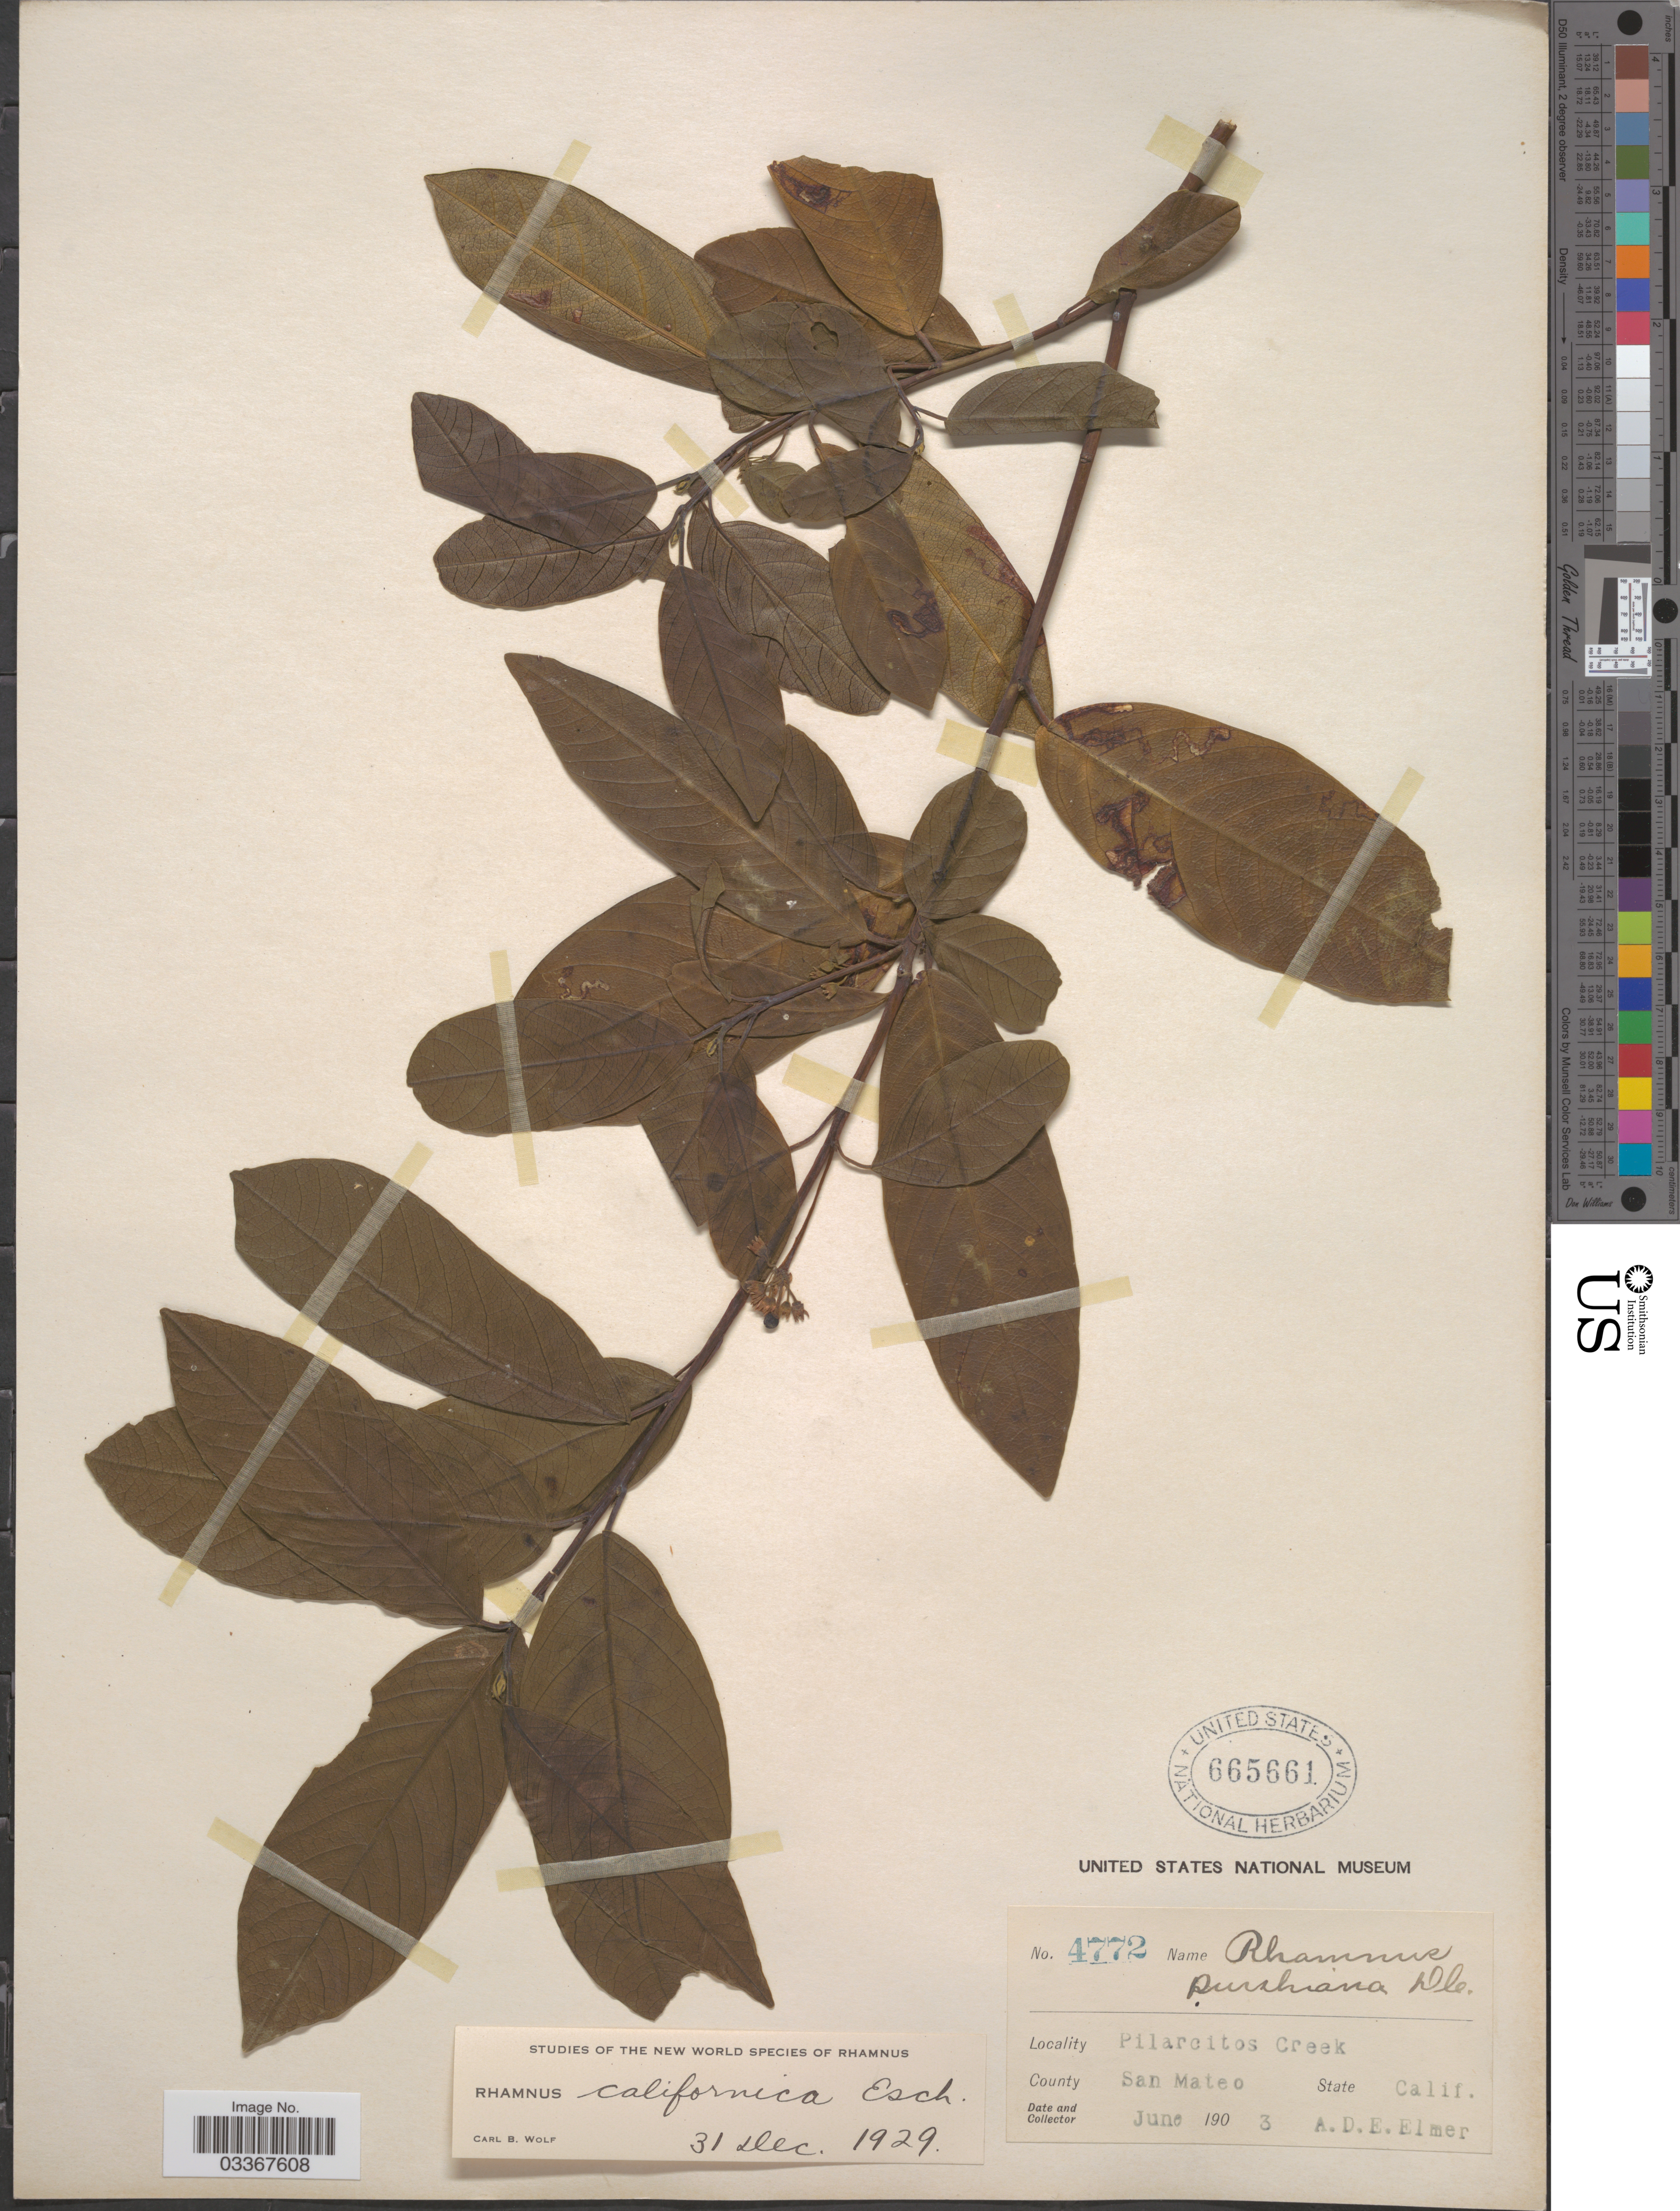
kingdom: Plantae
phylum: Tracheophyta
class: Magnoliopsida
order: Rosales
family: Rhamnaceae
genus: Frangula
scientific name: Frangula californica subsp. californica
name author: (Eschsch.) A. Gray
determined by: Strong, Mark T., (BOT), Smithsonian Institution - National Museum of Natural History (UNITED STATES)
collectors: A. D. E. Elmer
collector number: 4772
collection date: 1903-06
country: United States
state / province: California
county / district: San Mateo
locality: Pilarcitos Creek, County San Mateo.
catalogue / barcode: US 665661